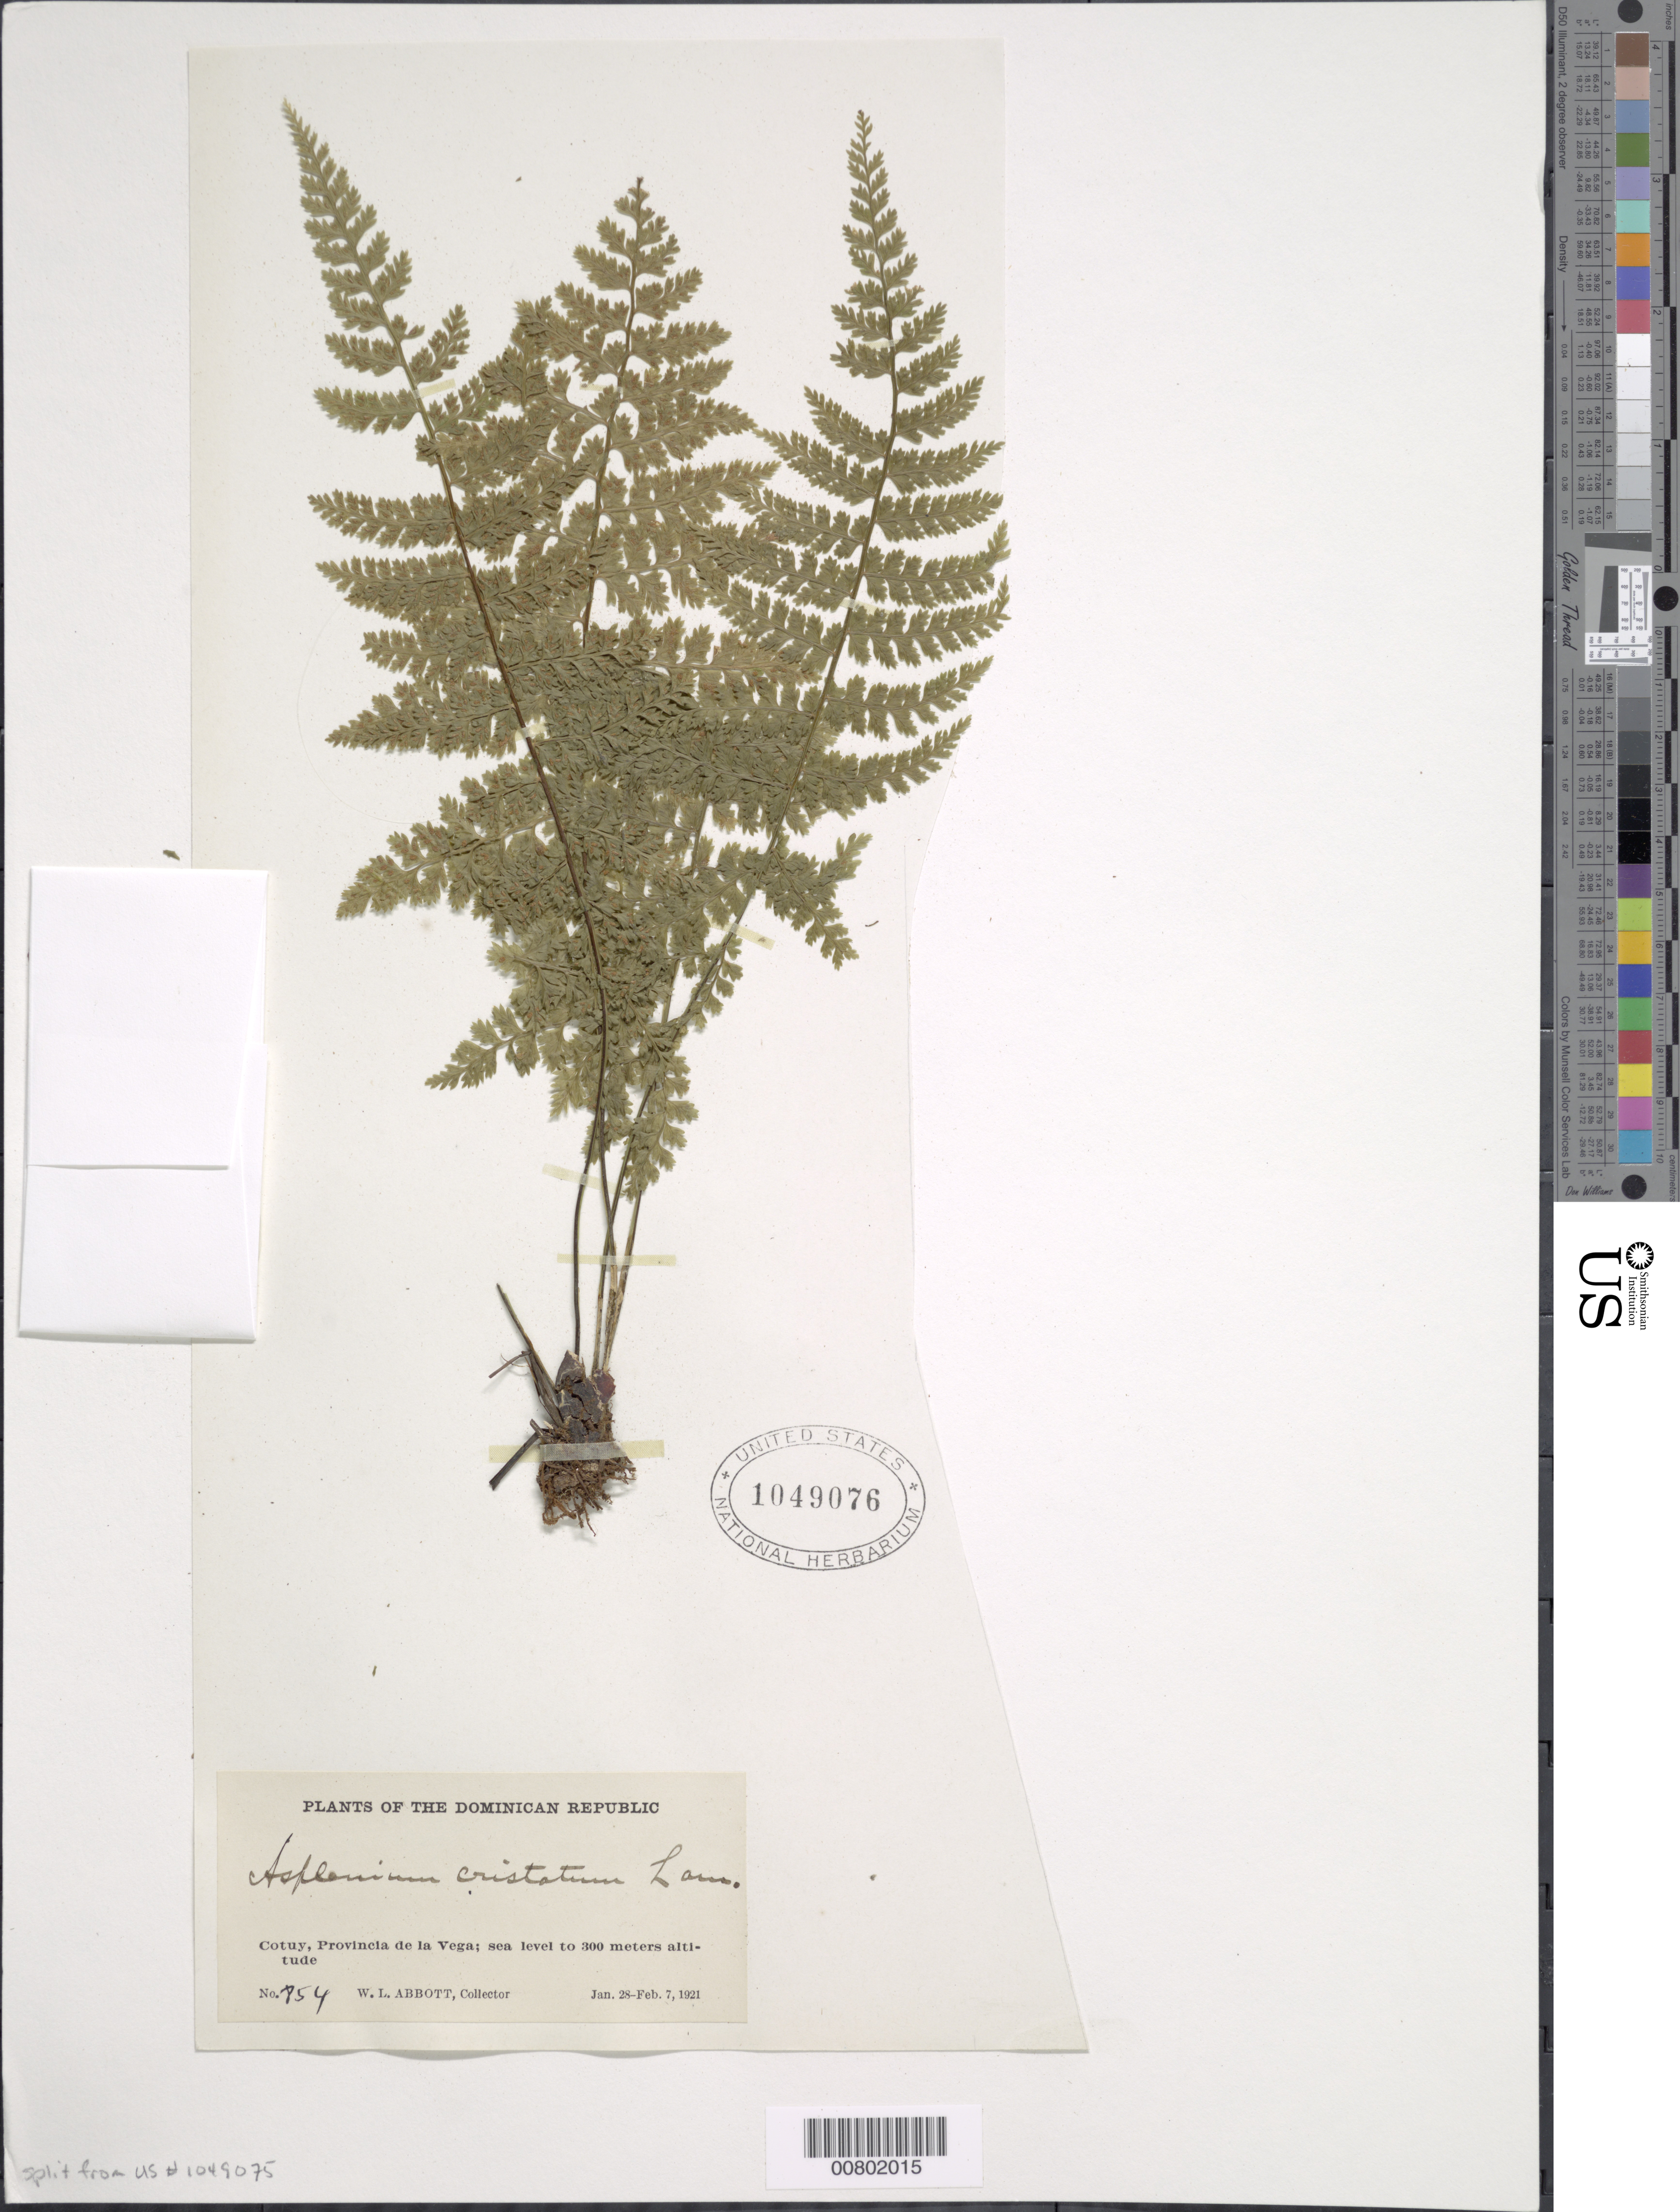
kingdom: Plantae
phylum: Tracheophyta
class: Polypodiopsida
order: Polypodiales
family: Aspleniaceae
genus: Asplenium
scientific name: Asplenium cristatum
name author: Lam.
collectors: W. L. Abbott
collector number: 854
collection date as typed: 28 Jan 1921 to 07 Jan 1921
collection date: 1921-01-07/1921-01-28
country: Dominican Republic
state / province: La Vega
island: Hispaniola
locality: Cotuy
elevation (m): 0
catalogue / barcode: US 1049076